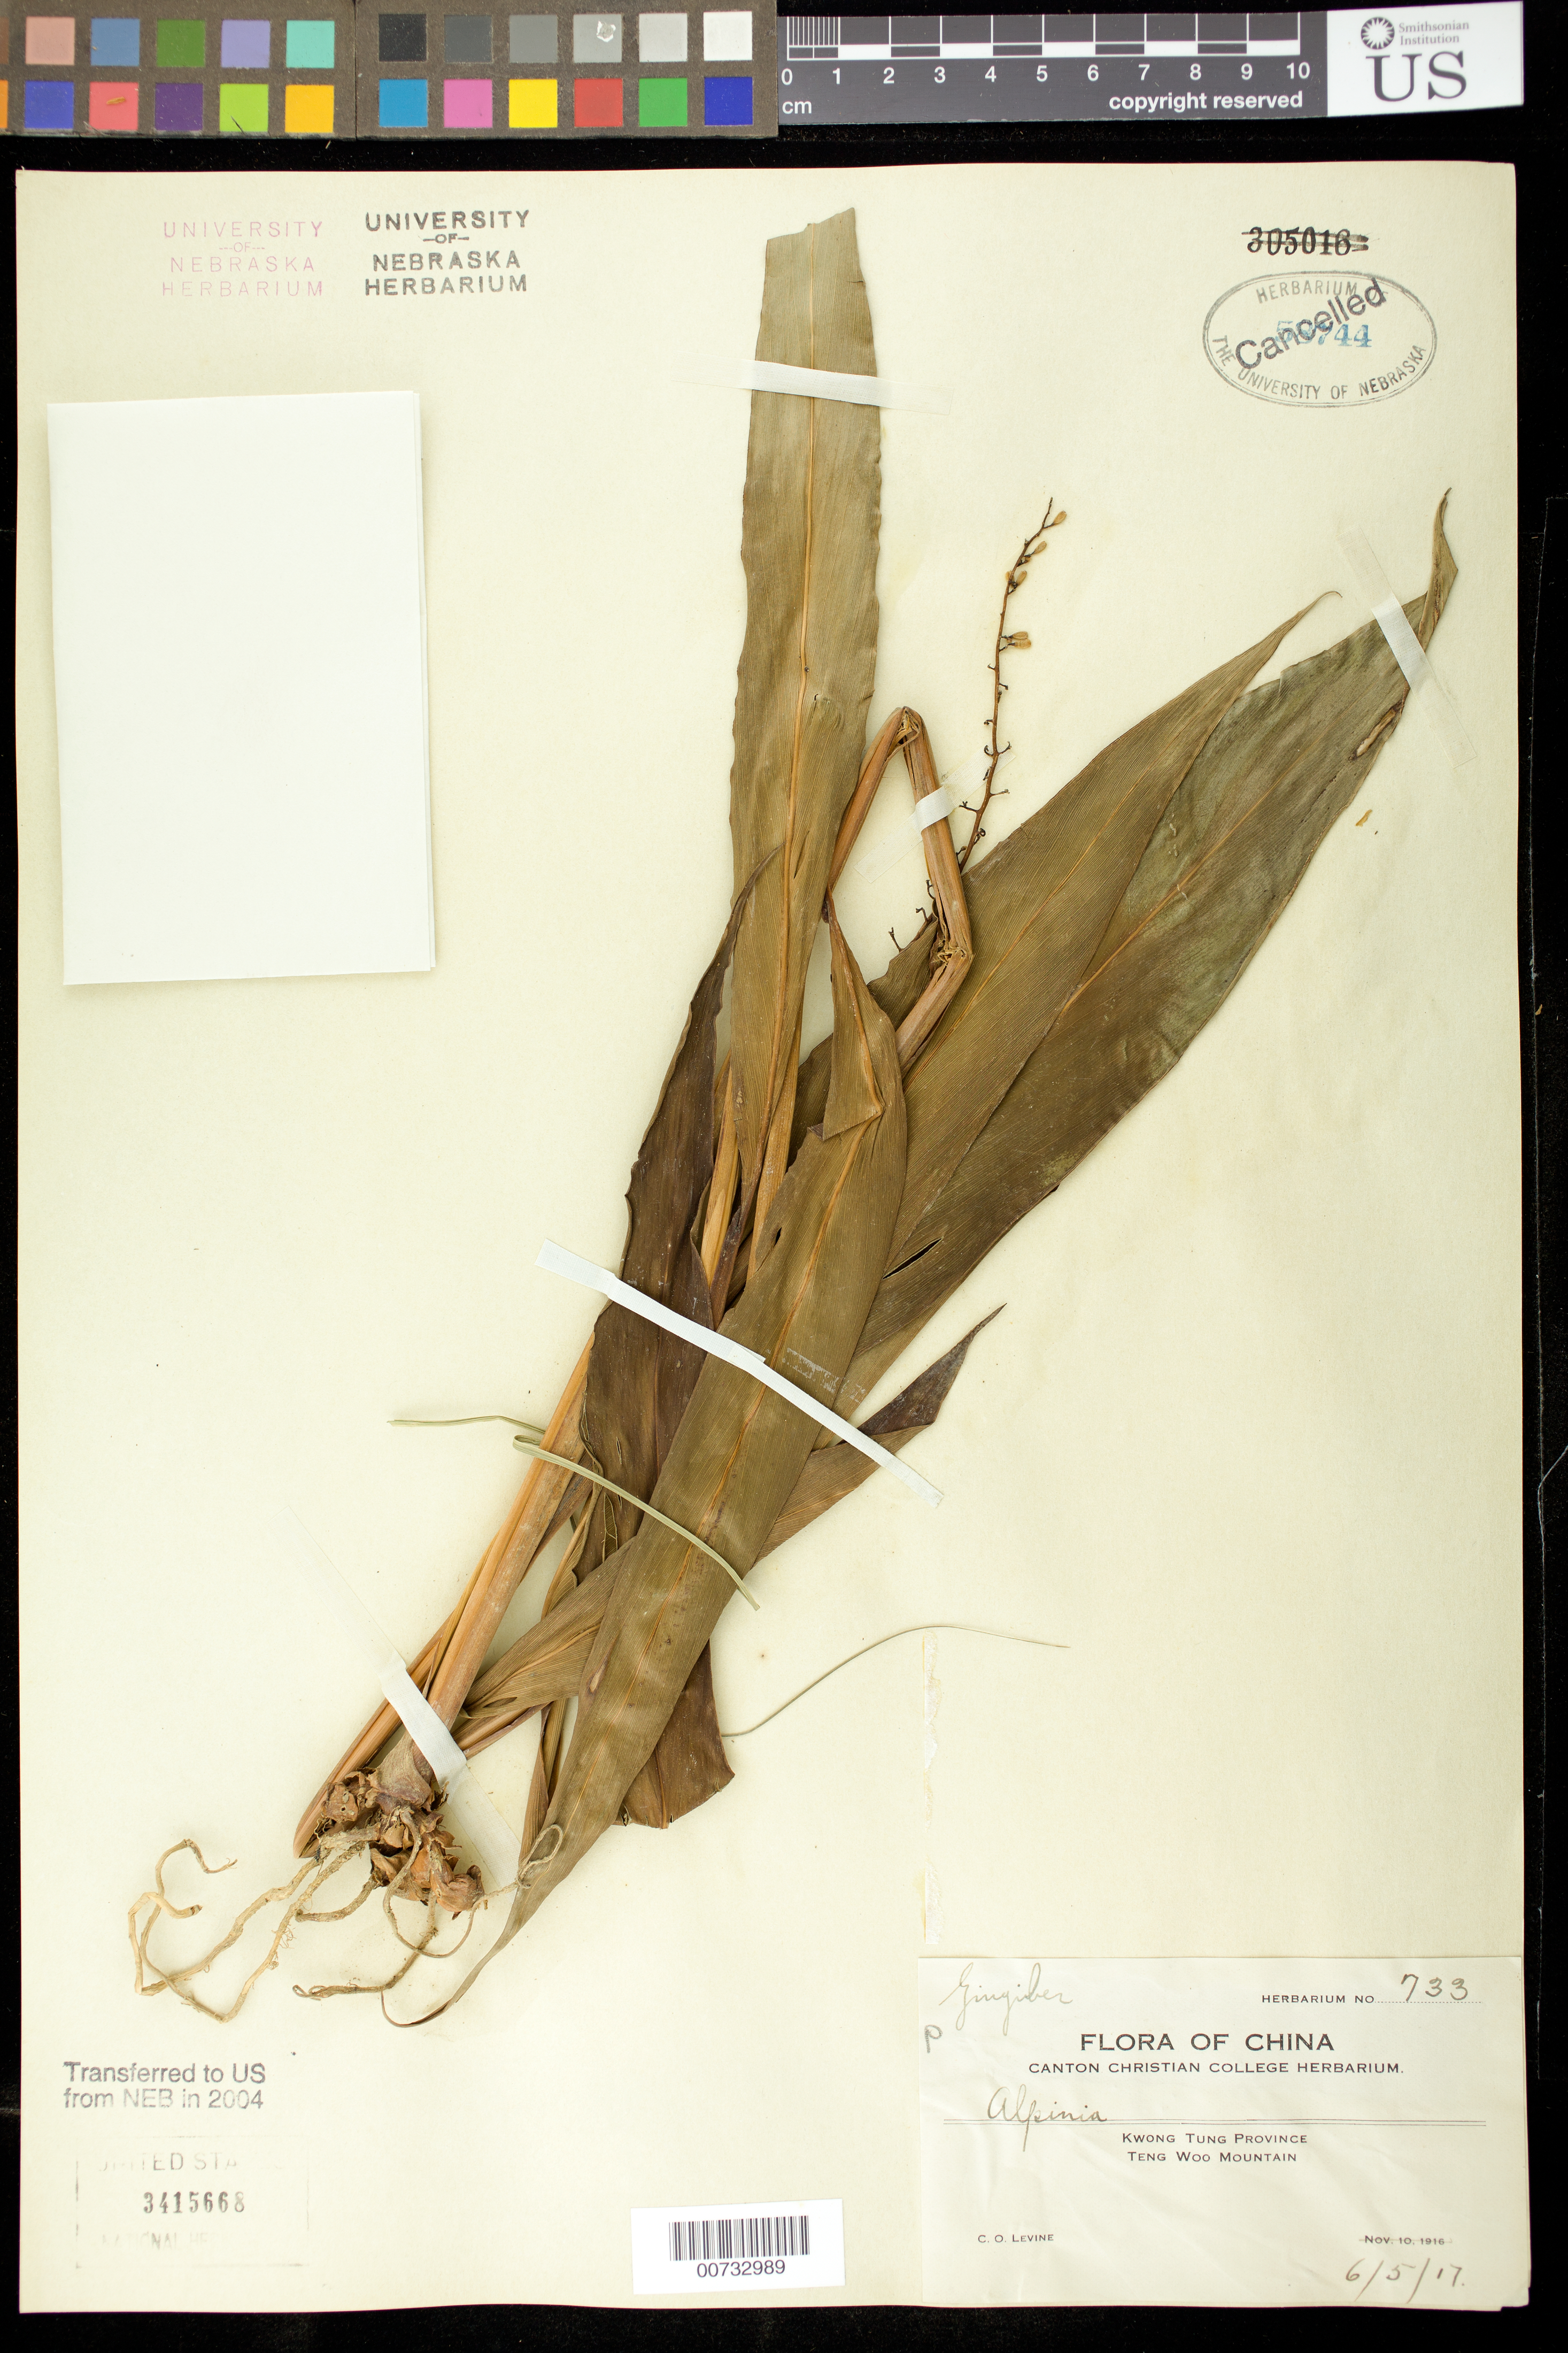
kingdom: Plantae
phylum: Tracheophyta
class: Liliopsida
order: Zingiberales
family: Zingiberaceae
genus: Alpinia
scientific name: Alpinia sp.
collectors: C. O. Levine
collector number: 733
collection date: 1917-06-05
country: China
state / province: Guangdong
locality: Teng Woo Mountain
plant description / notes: Transferred from University of Nebraska herbarium (NEB) in 2004; 58744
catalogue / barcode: US 3415668